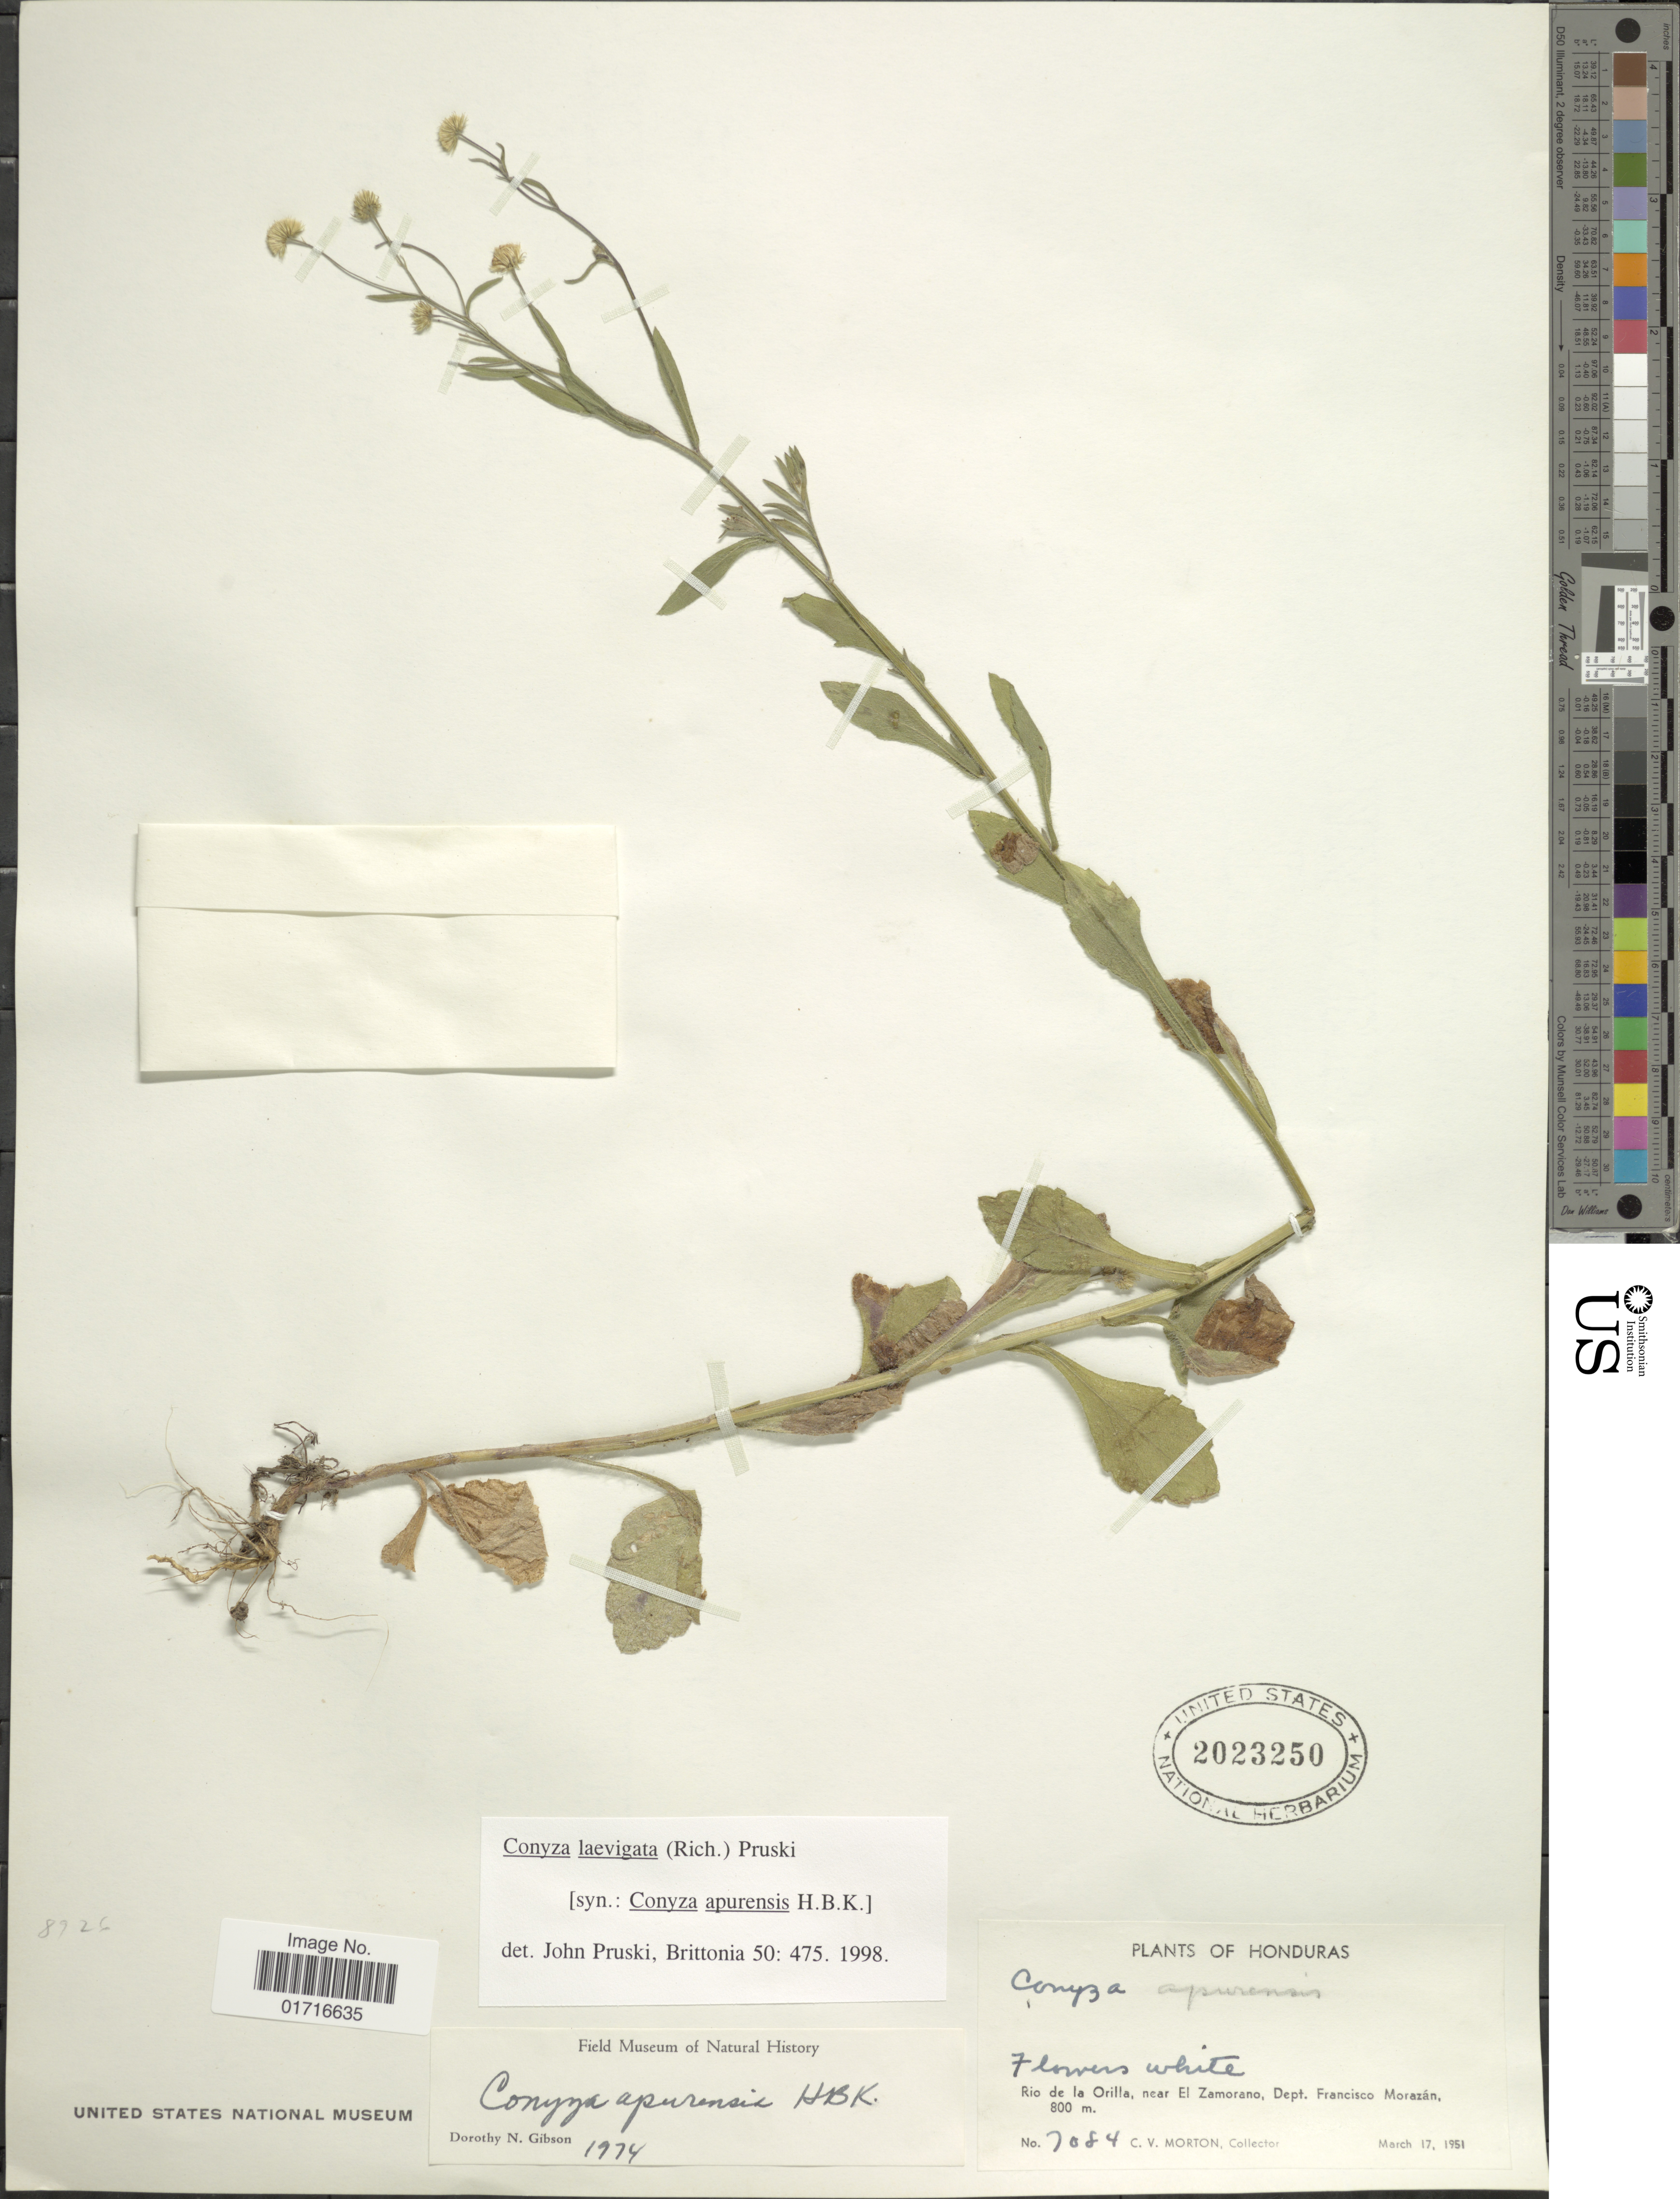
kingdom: Plantae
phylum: Tracheophyta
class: Magnoliopsida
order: Asterales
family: Asteraceae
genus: Conyza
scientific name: Conyza laevigata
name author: (Rich.) Pruski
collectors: C. V. Morton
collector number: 7084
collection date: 1951-03-17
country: Honduras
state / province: Fco. Morazán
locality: Rio de la Orilla, near El Zamorano, Dept. Francisco Morazan.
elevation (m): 800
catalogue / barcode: US 2023250